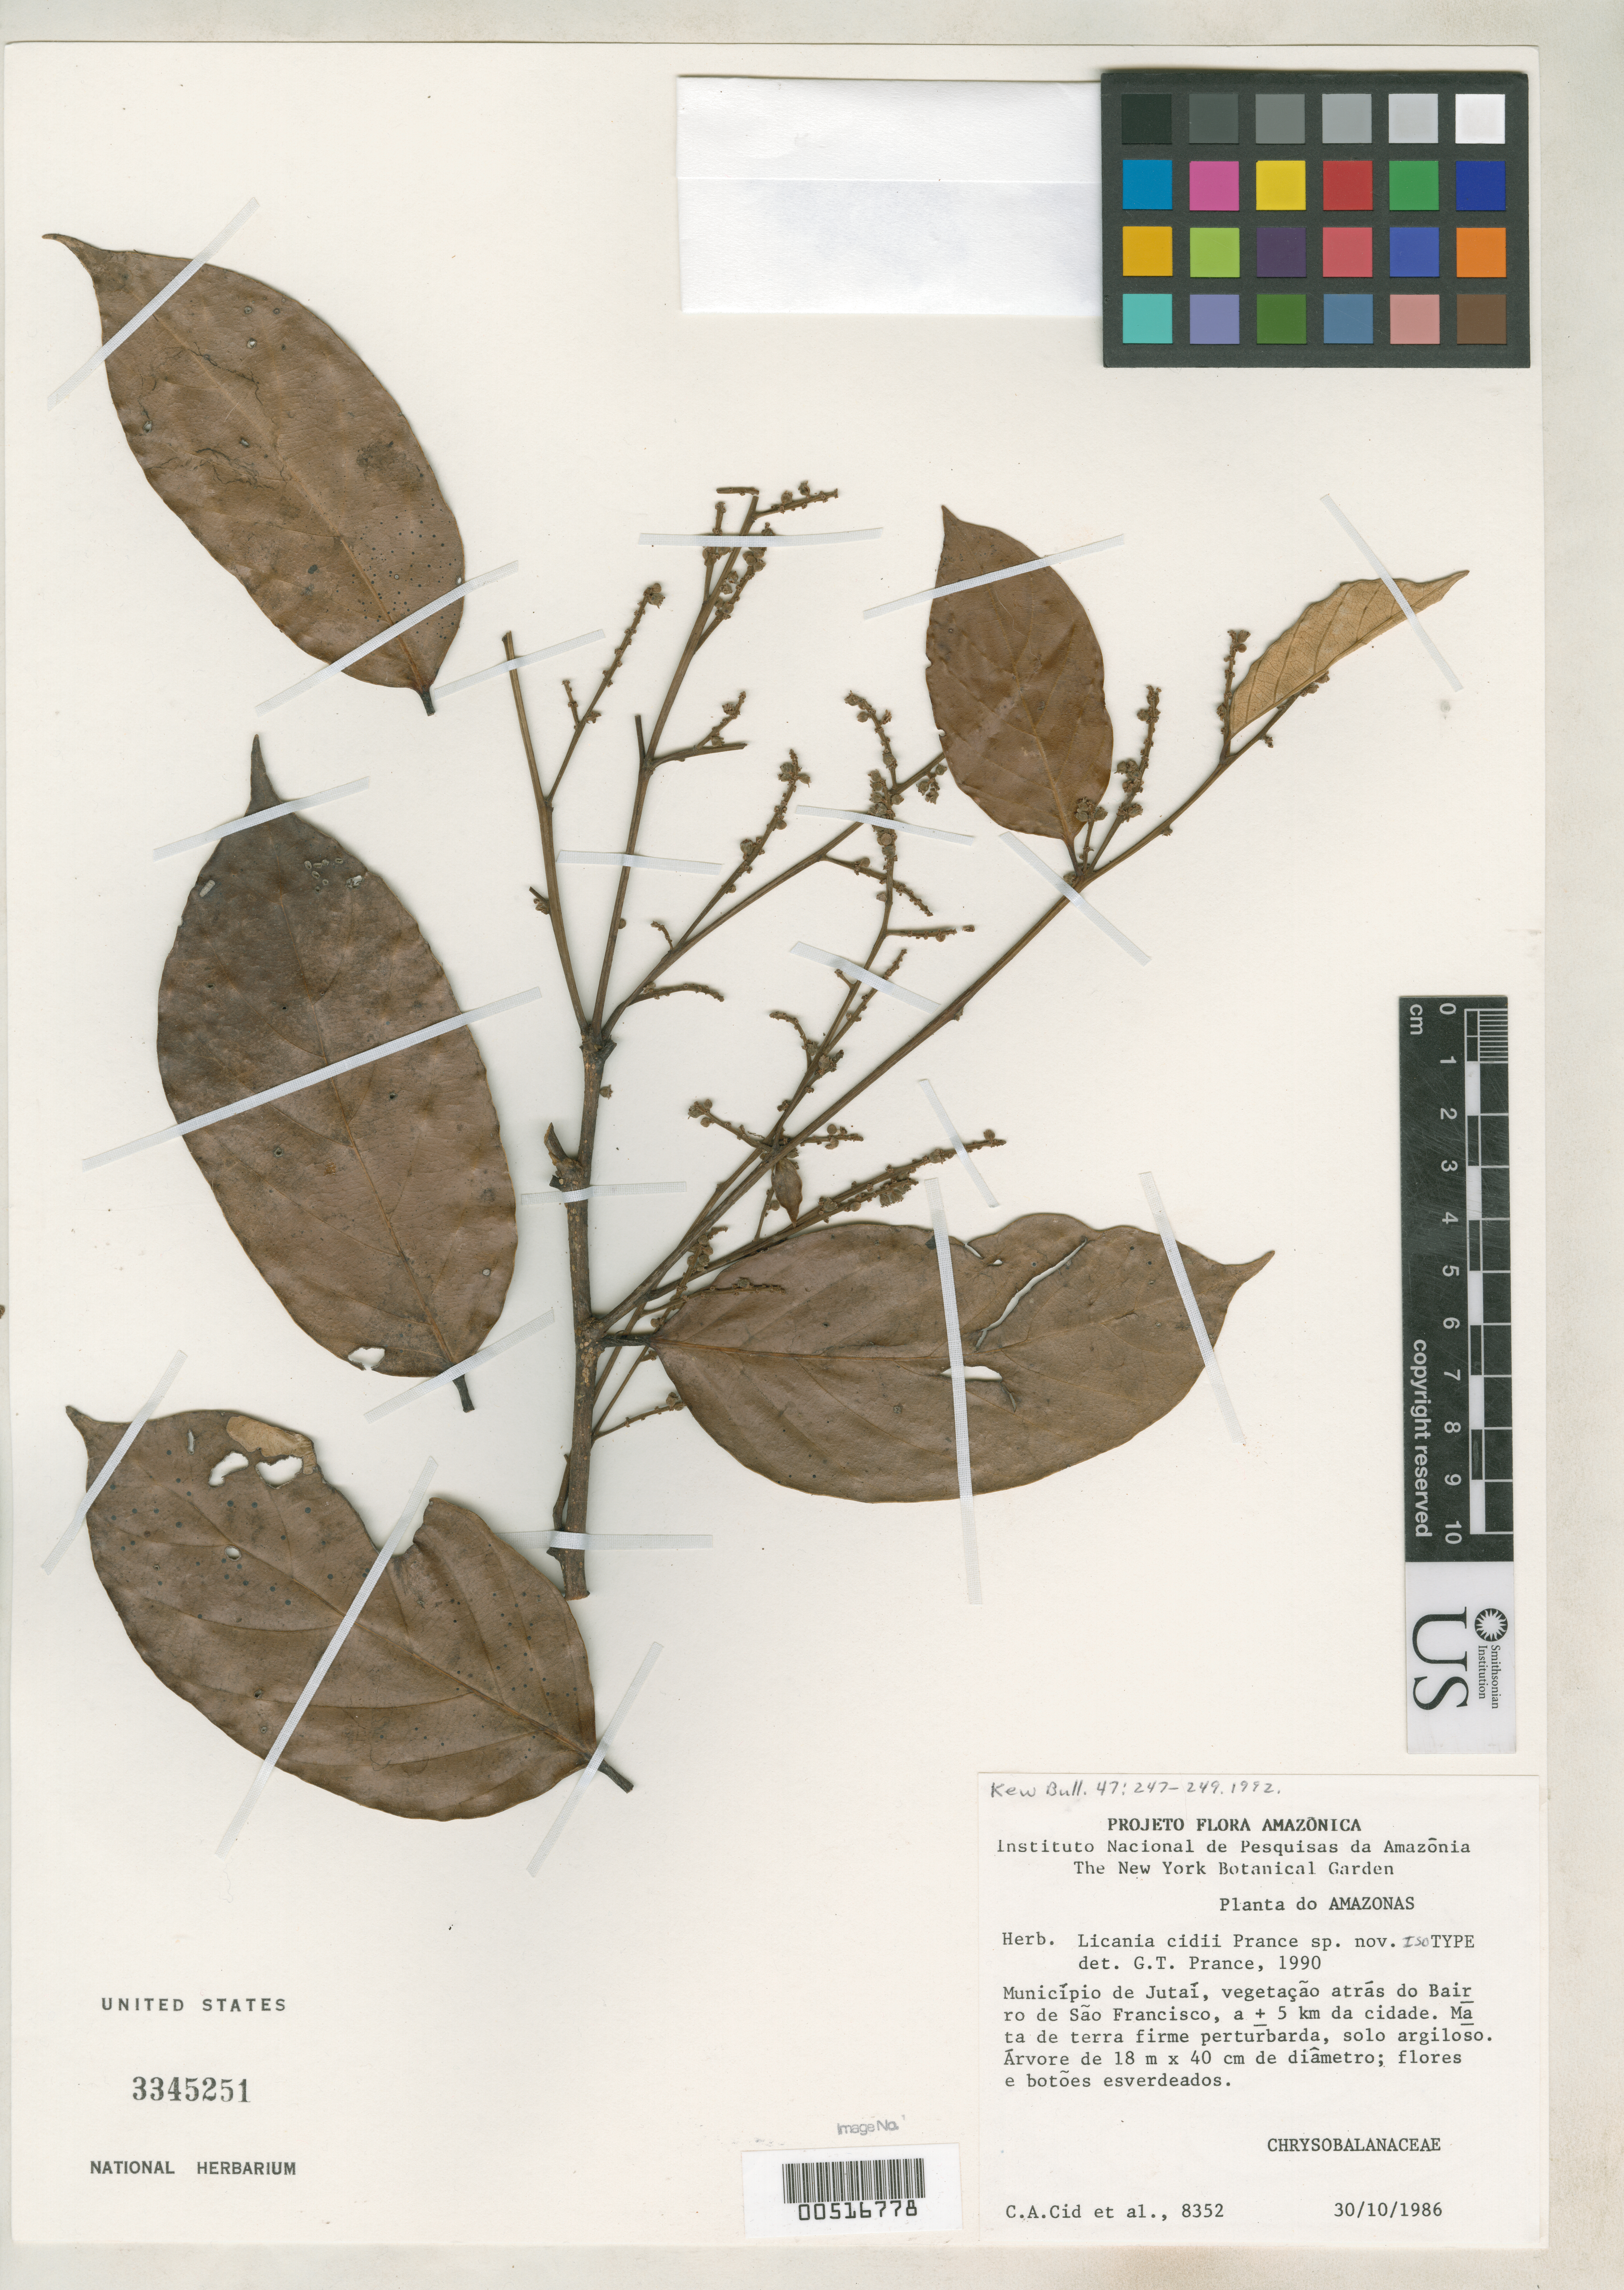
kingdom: Plantae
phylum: Tracheophyta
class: Magnoliopsida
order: Malpighiales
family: Chrysobalanaceae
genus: Licania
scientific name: Licania cidii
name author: Prance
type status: Isotype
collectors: C. A. Cid Ferreira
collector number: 8352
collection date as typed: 30 Oct 1986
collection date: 1986-10-30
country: Brazil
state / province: Amazonas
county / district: Jutai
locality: Vegetacao atras do Blairro de Sao Francisco, ca. 5 km Dacidade.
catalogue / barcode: US 3345251